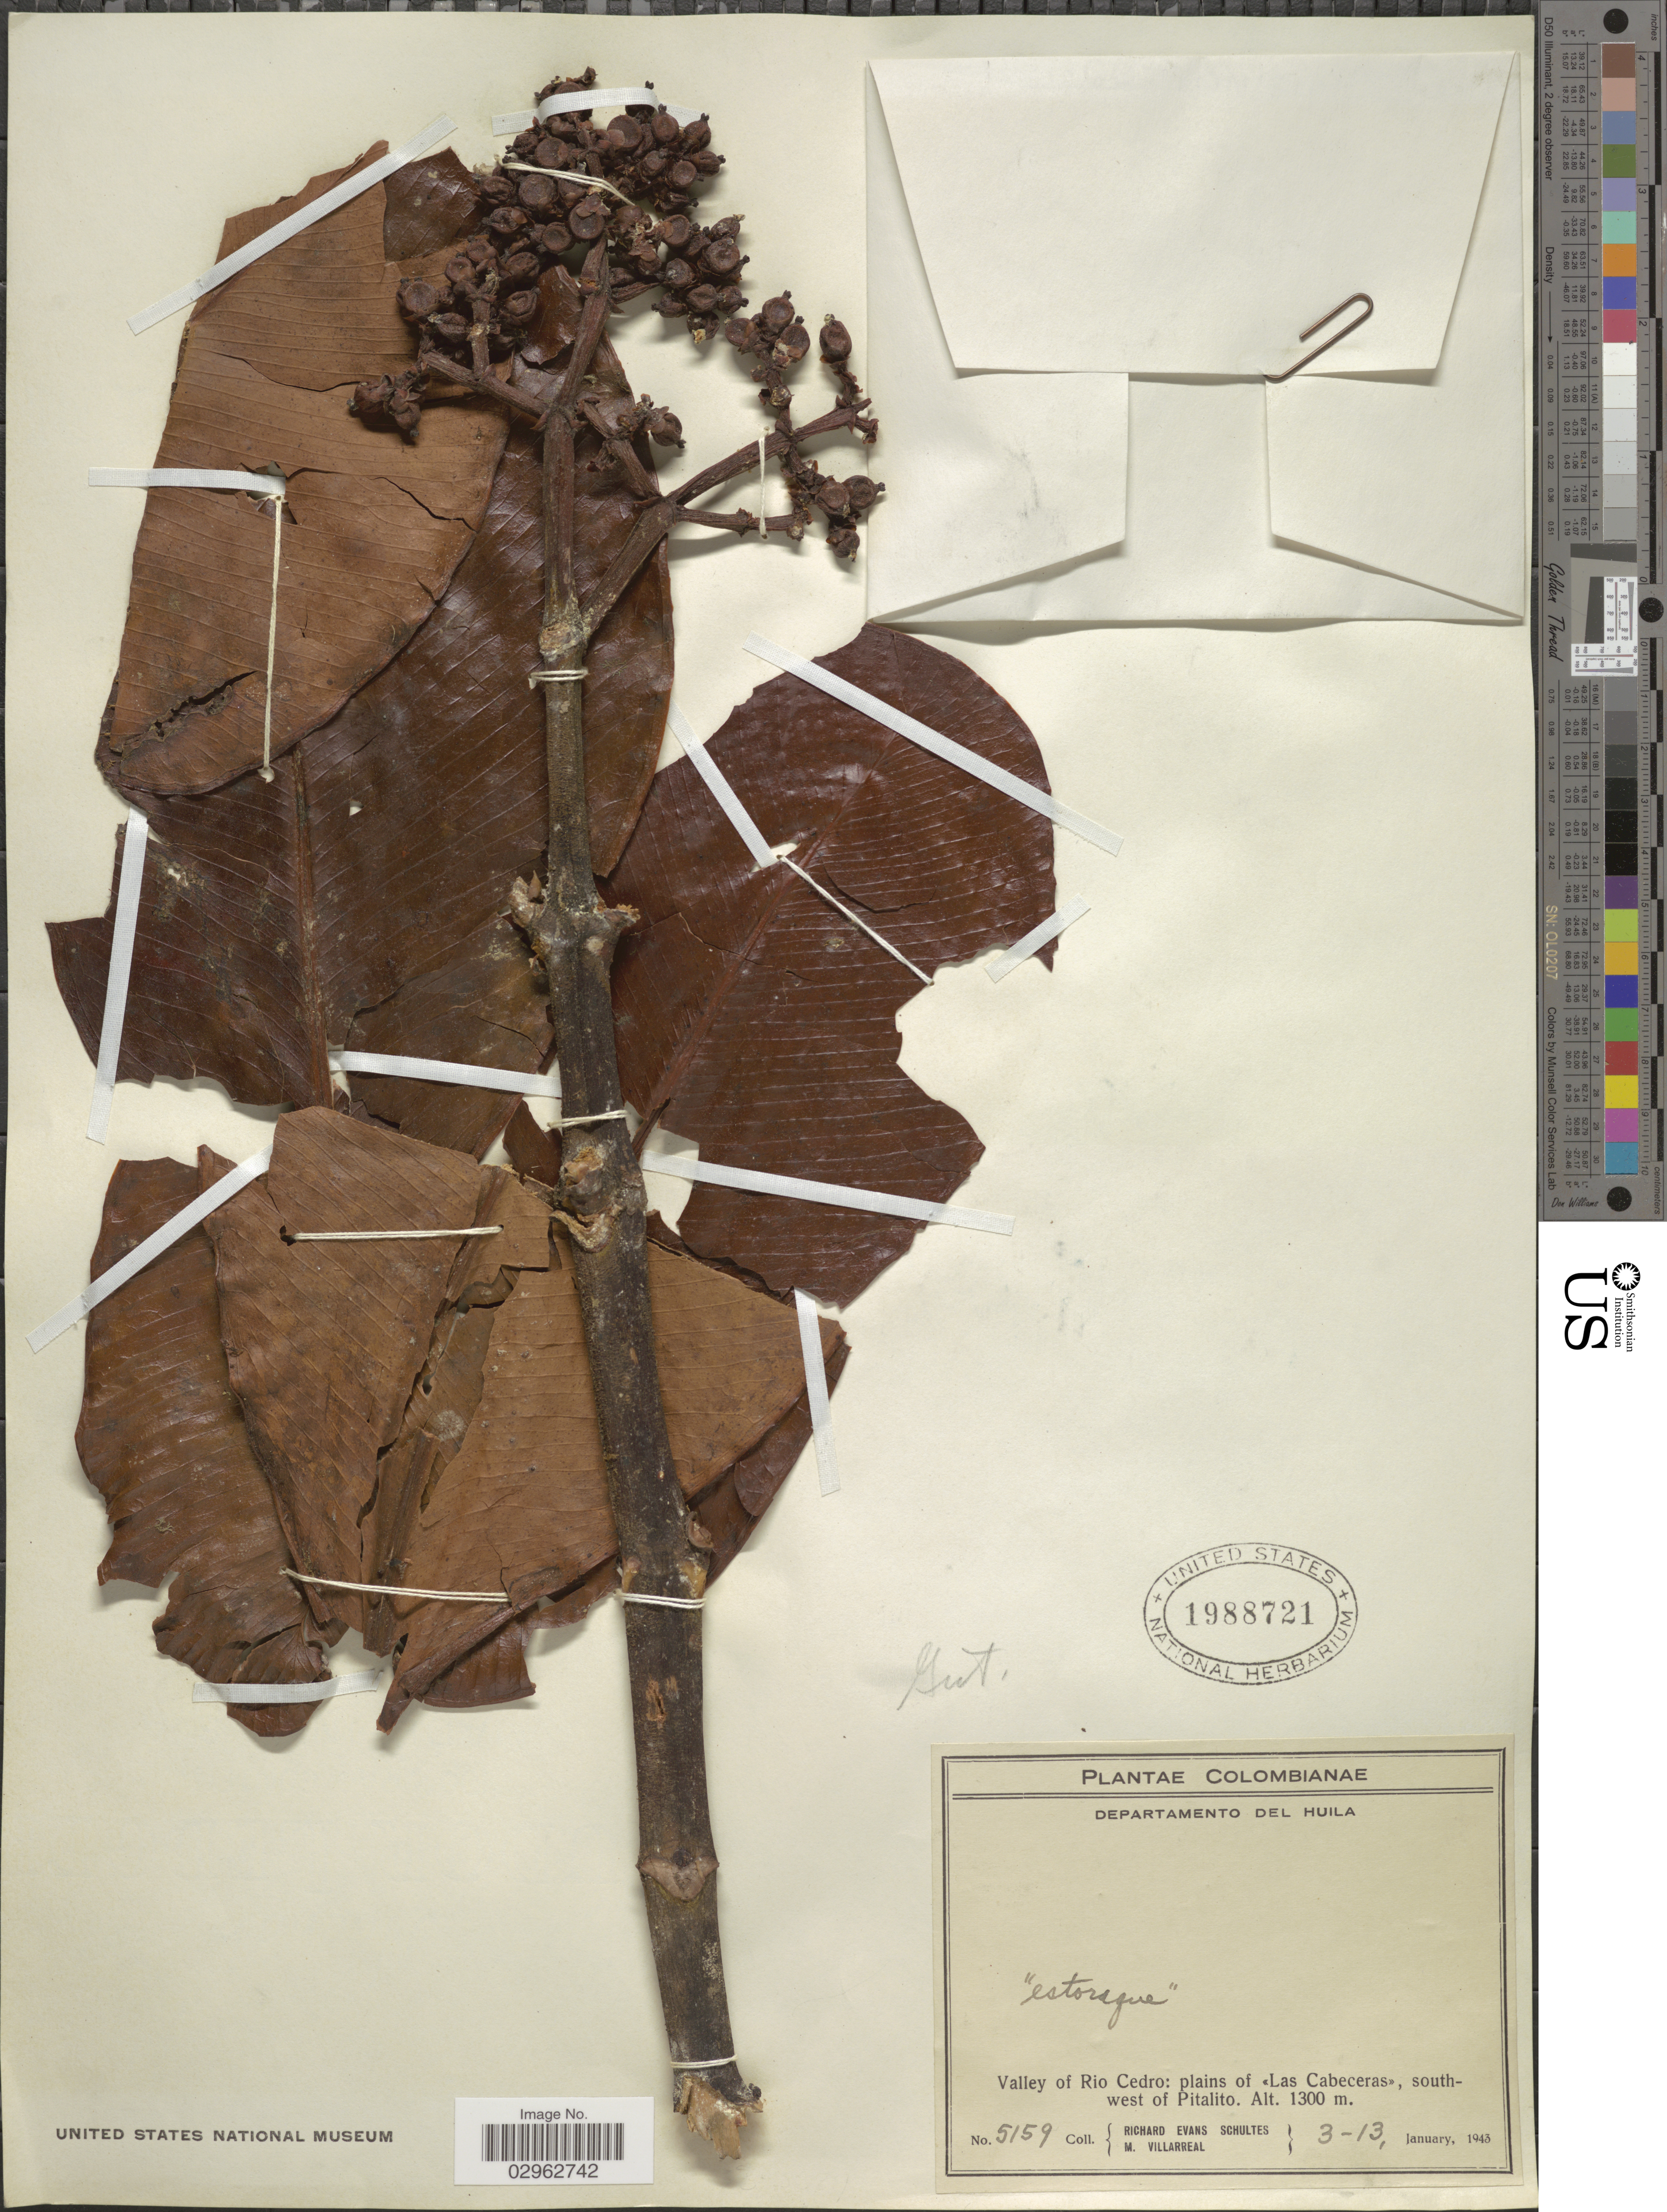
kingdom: Plantae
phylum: Tracheophyta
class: Magnoliopsida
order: Malpighiales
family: Clusiaceae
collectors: R. E. Schultes & M. Villarreal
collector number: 5159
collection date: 1943-01-03/1943-01-13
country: Colombia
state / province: Huila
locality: Departamento Del Huila, Valley of Rio Cedro: plains of <<Las Cabeceras>>, southwest of Pitalito.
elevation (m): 1300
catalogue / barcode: US 1988721